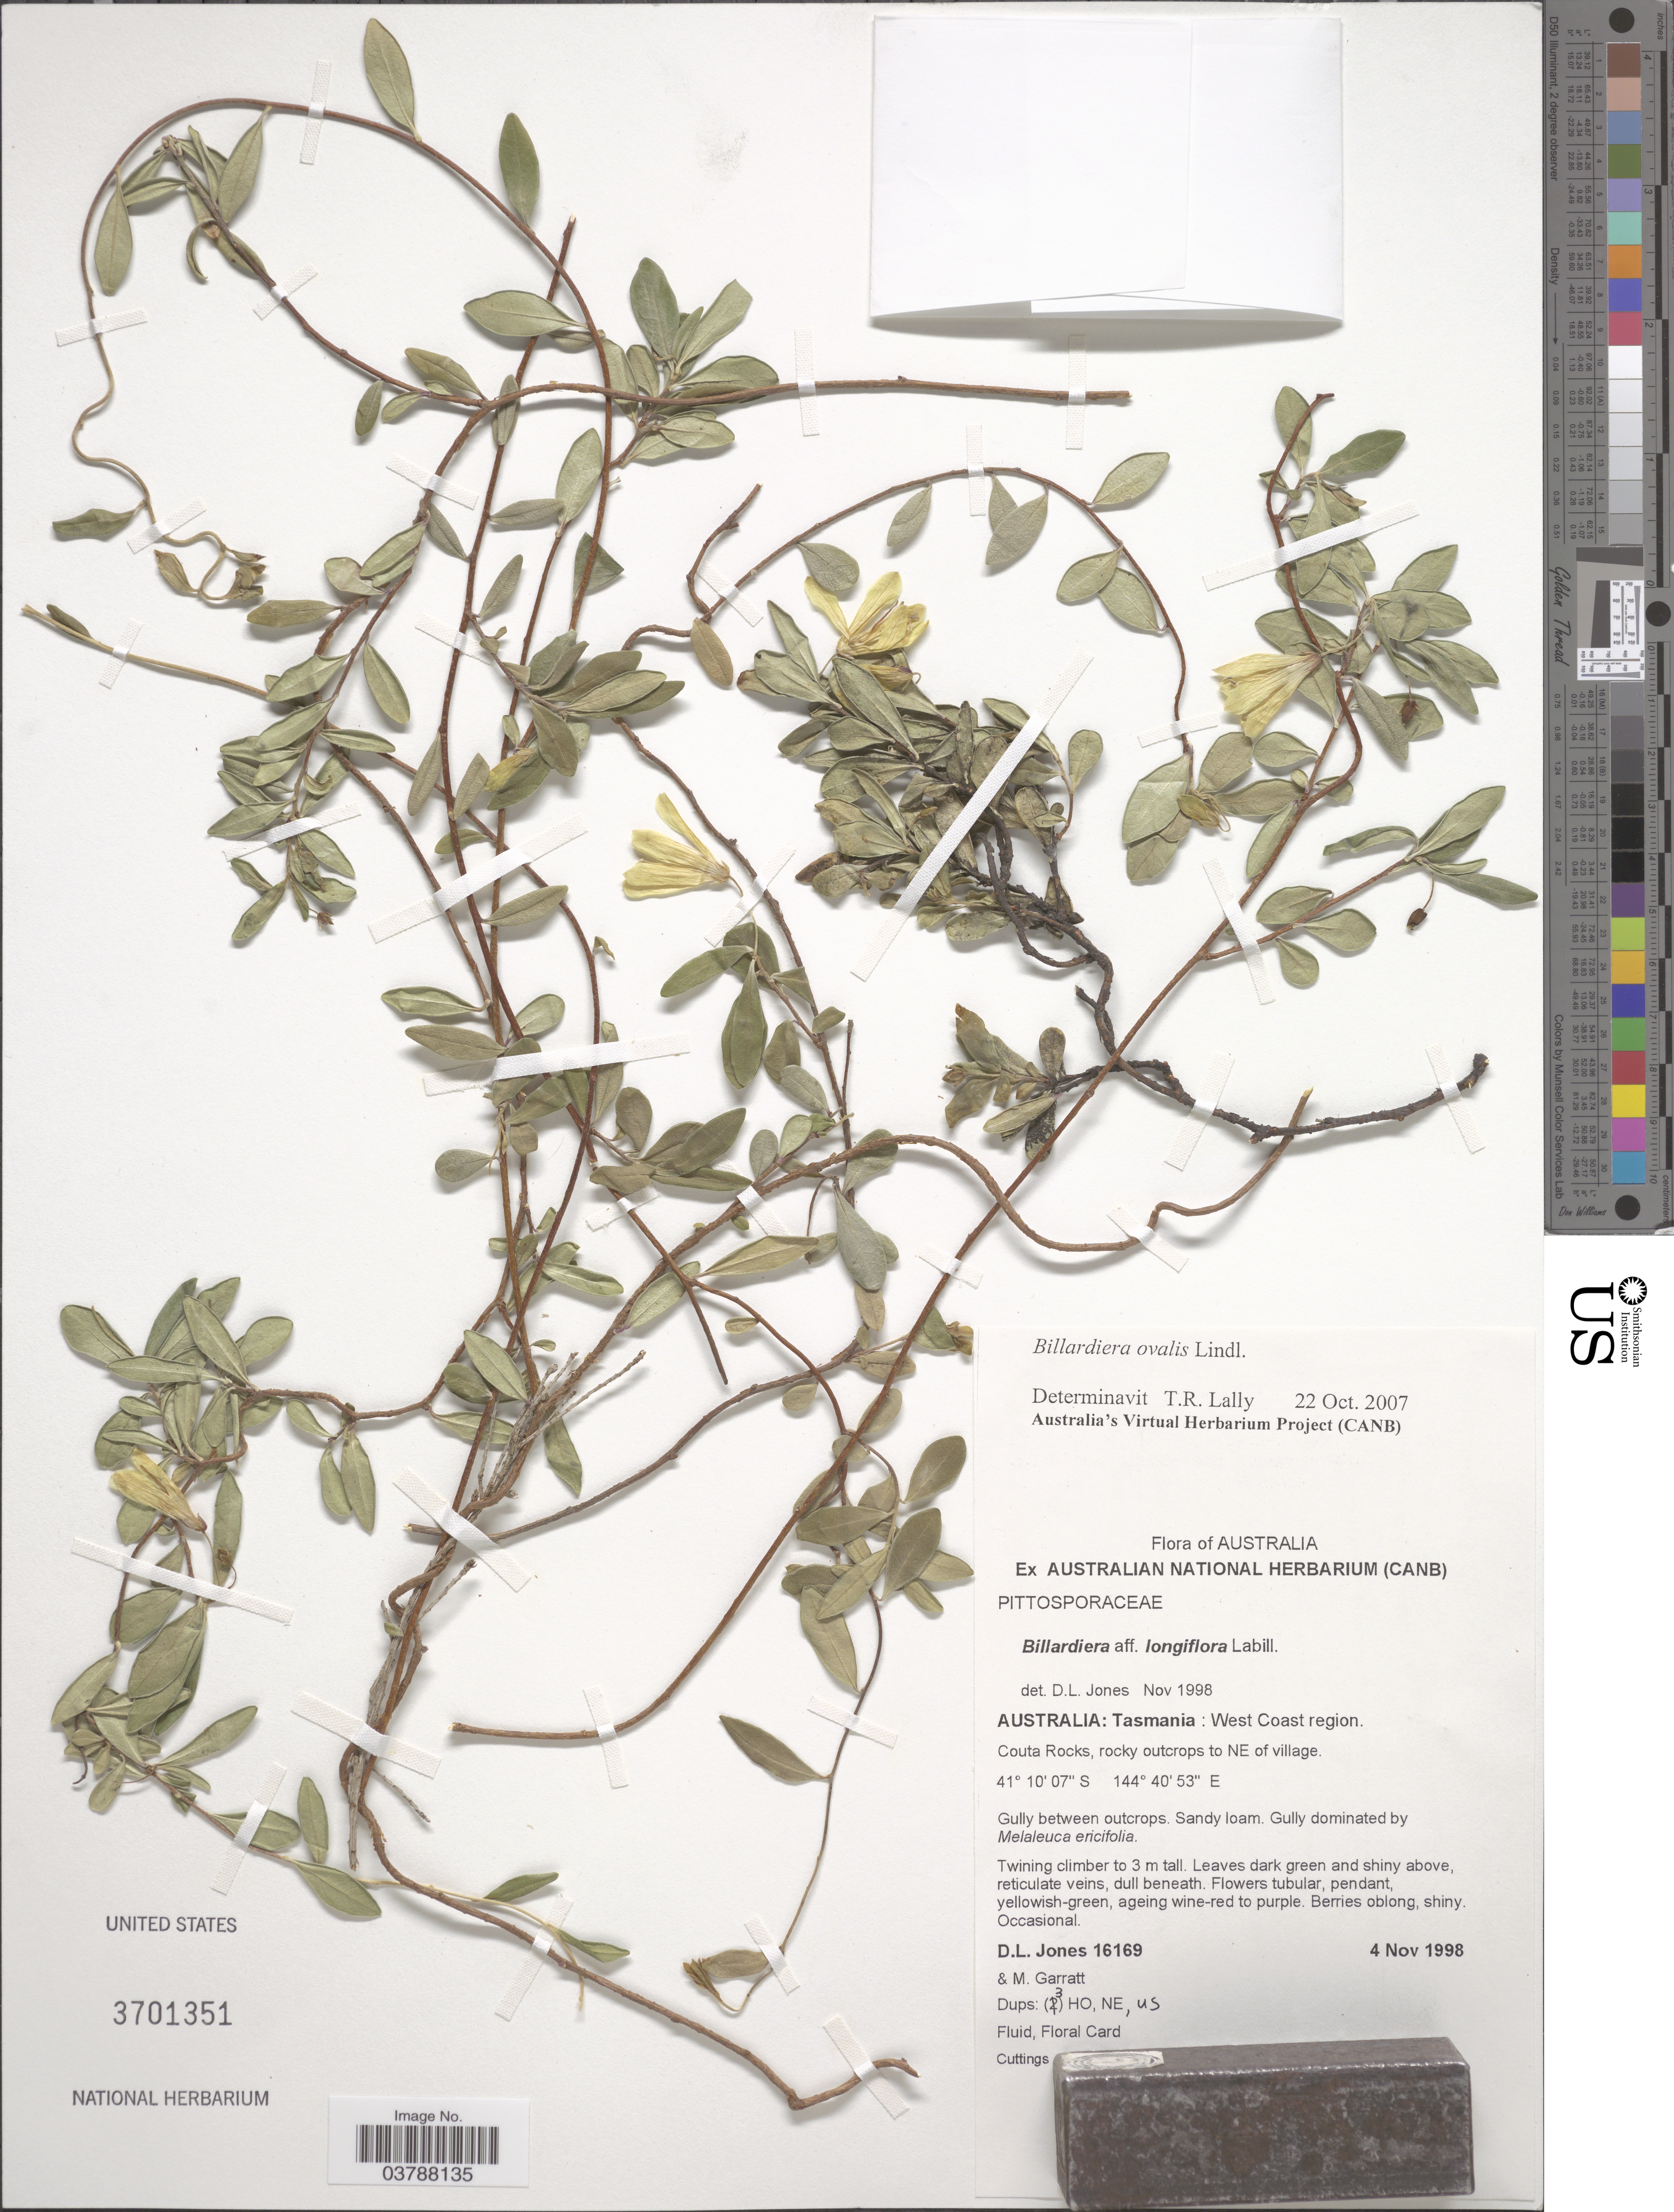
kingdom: Plantae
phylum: Tracheophyta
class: Magnoliopsida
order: Apiales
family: Pittosporaceae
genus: Billardiera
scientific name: Billardiera ovalis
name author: Lindl.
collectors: D. L. Jones & M. Garratt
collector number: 16169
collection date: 1998-11-04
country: Australia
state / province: Tasmania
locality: West Coast region. Couta Rocks, rocky outcrops to NE of village.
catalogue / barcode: US 3701351